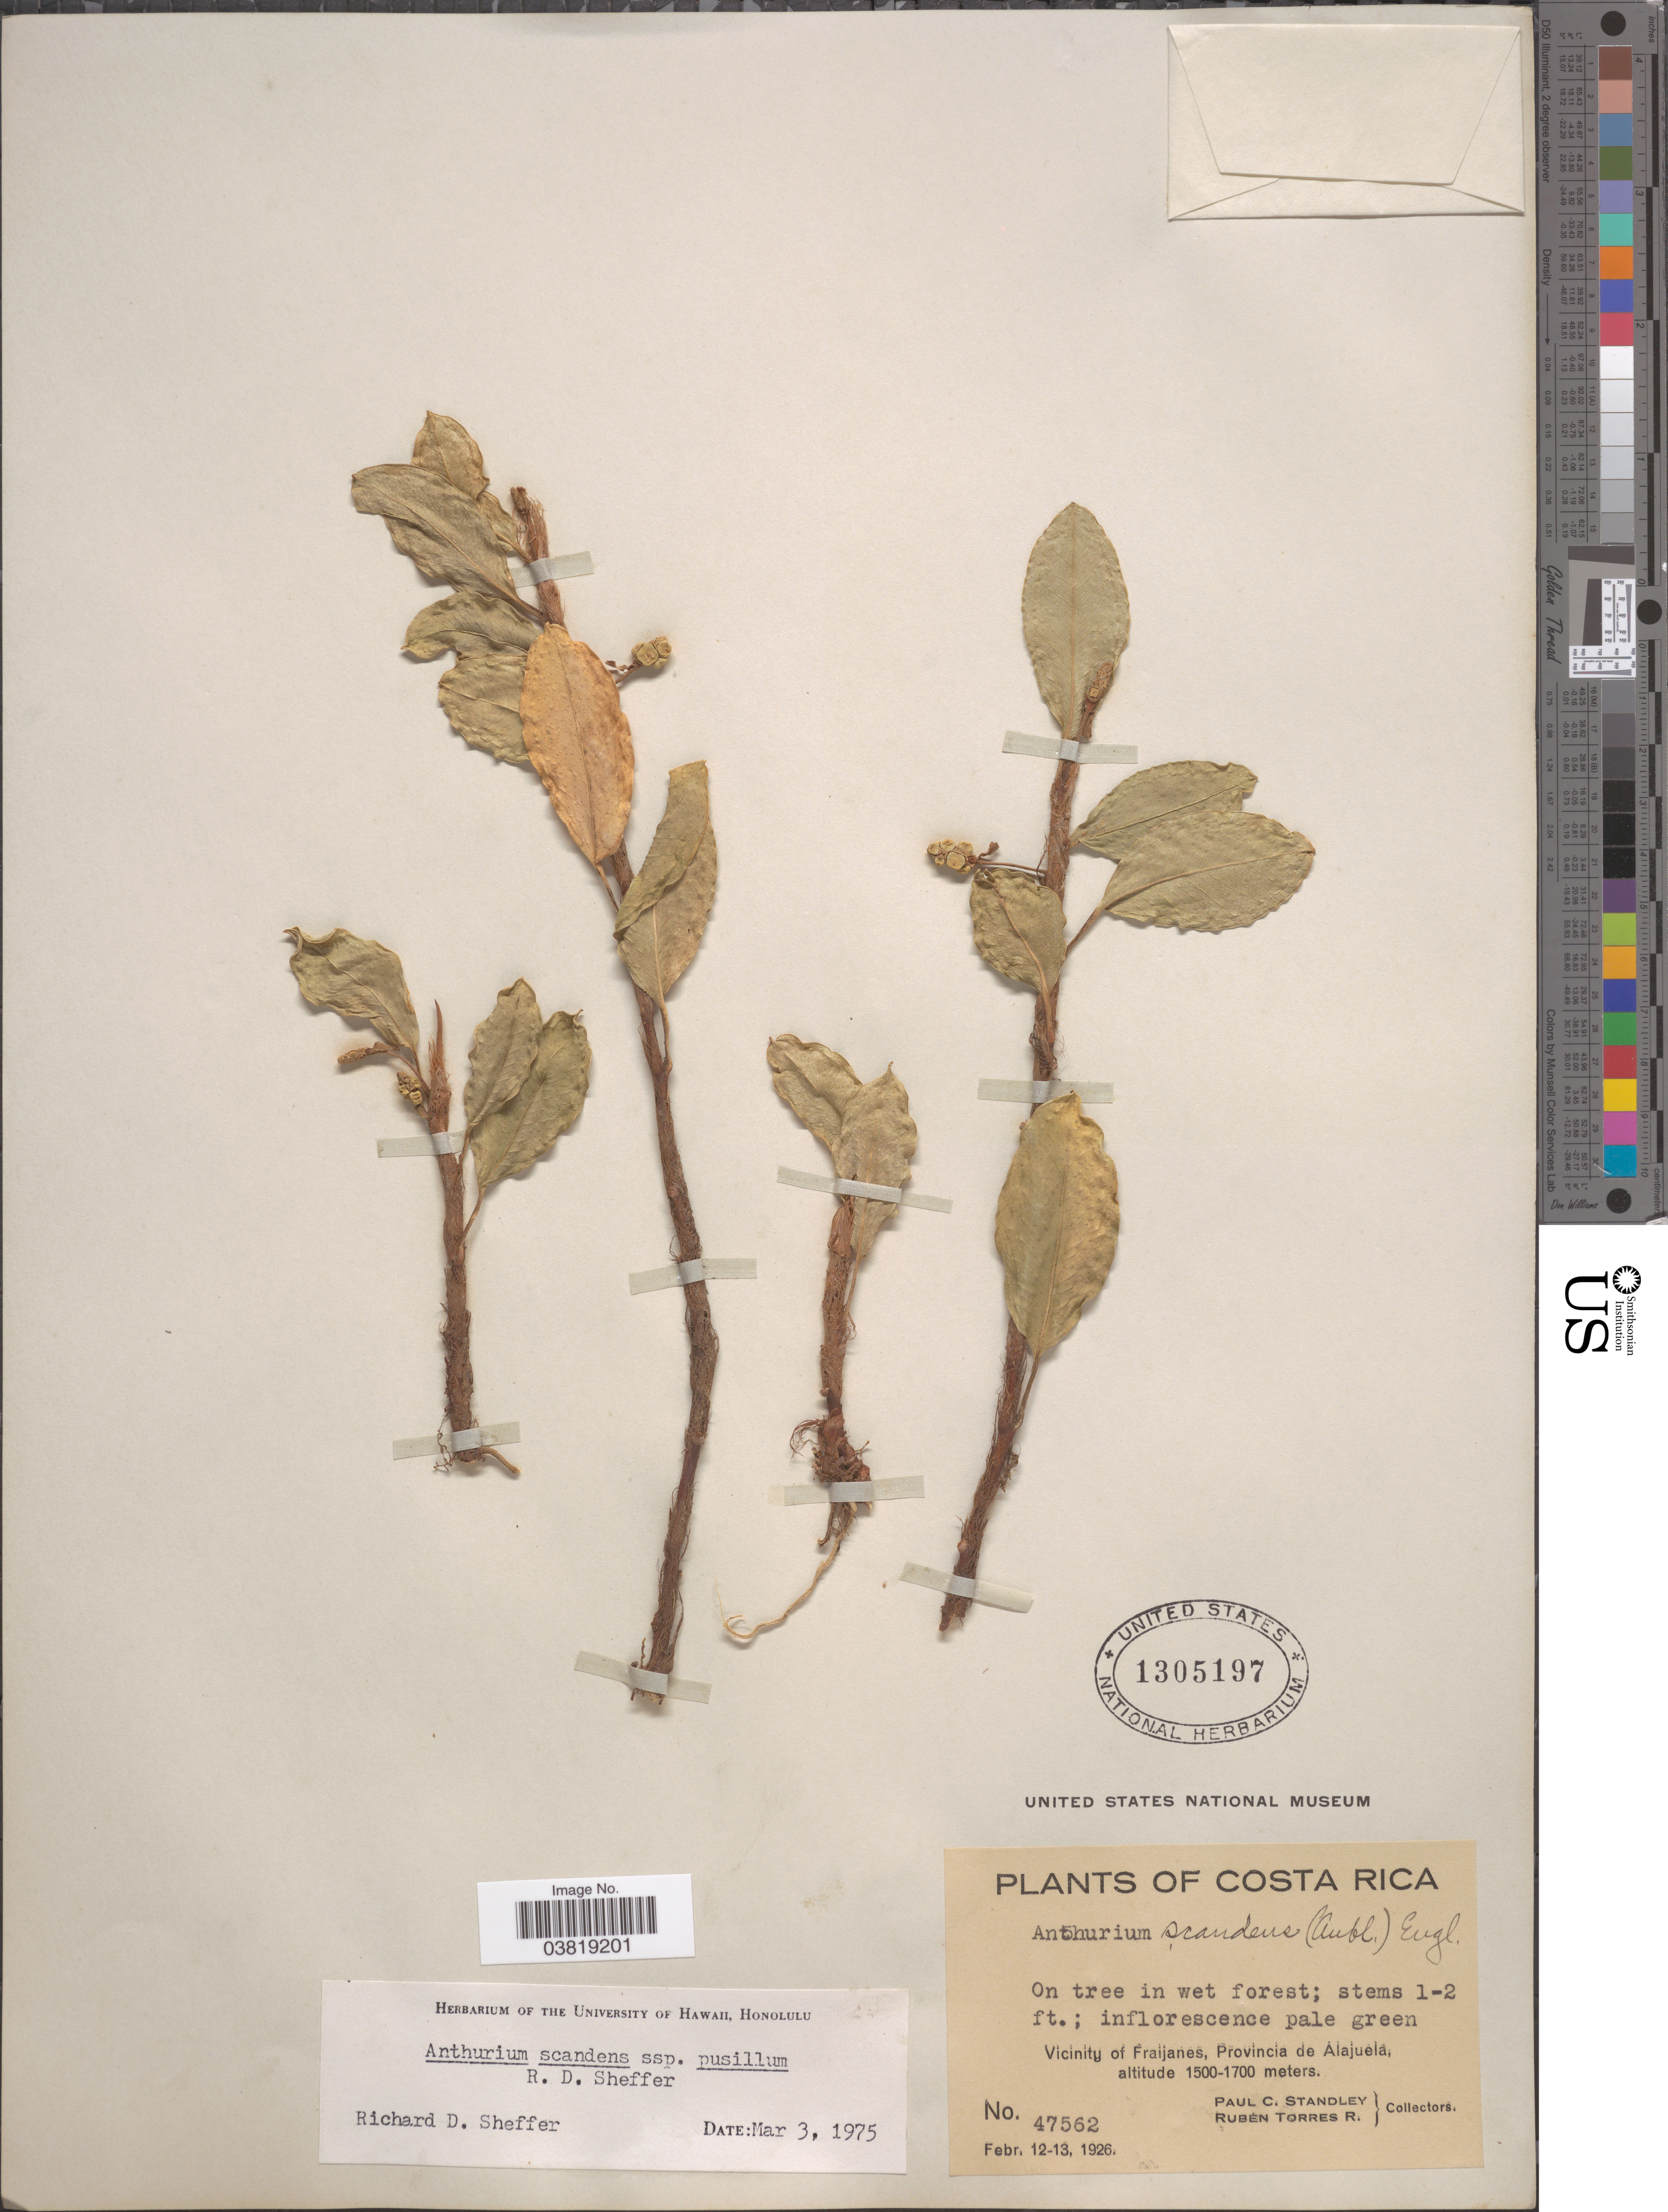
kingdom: Plantae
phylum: Tracheophyta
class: Liliopsida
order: Alismatales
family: Araceae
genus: Anthurium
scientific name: Anthurium scandens subsp. pusillum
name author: Sheffer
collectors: P. C. Standley & R. Torres Rojas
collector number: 47562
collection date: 1926-02-12/1926-02-13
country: Costa Rica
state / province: Alajuela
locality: Vicinity of Fraijanes.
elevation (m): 1500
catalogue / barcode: US 1305197